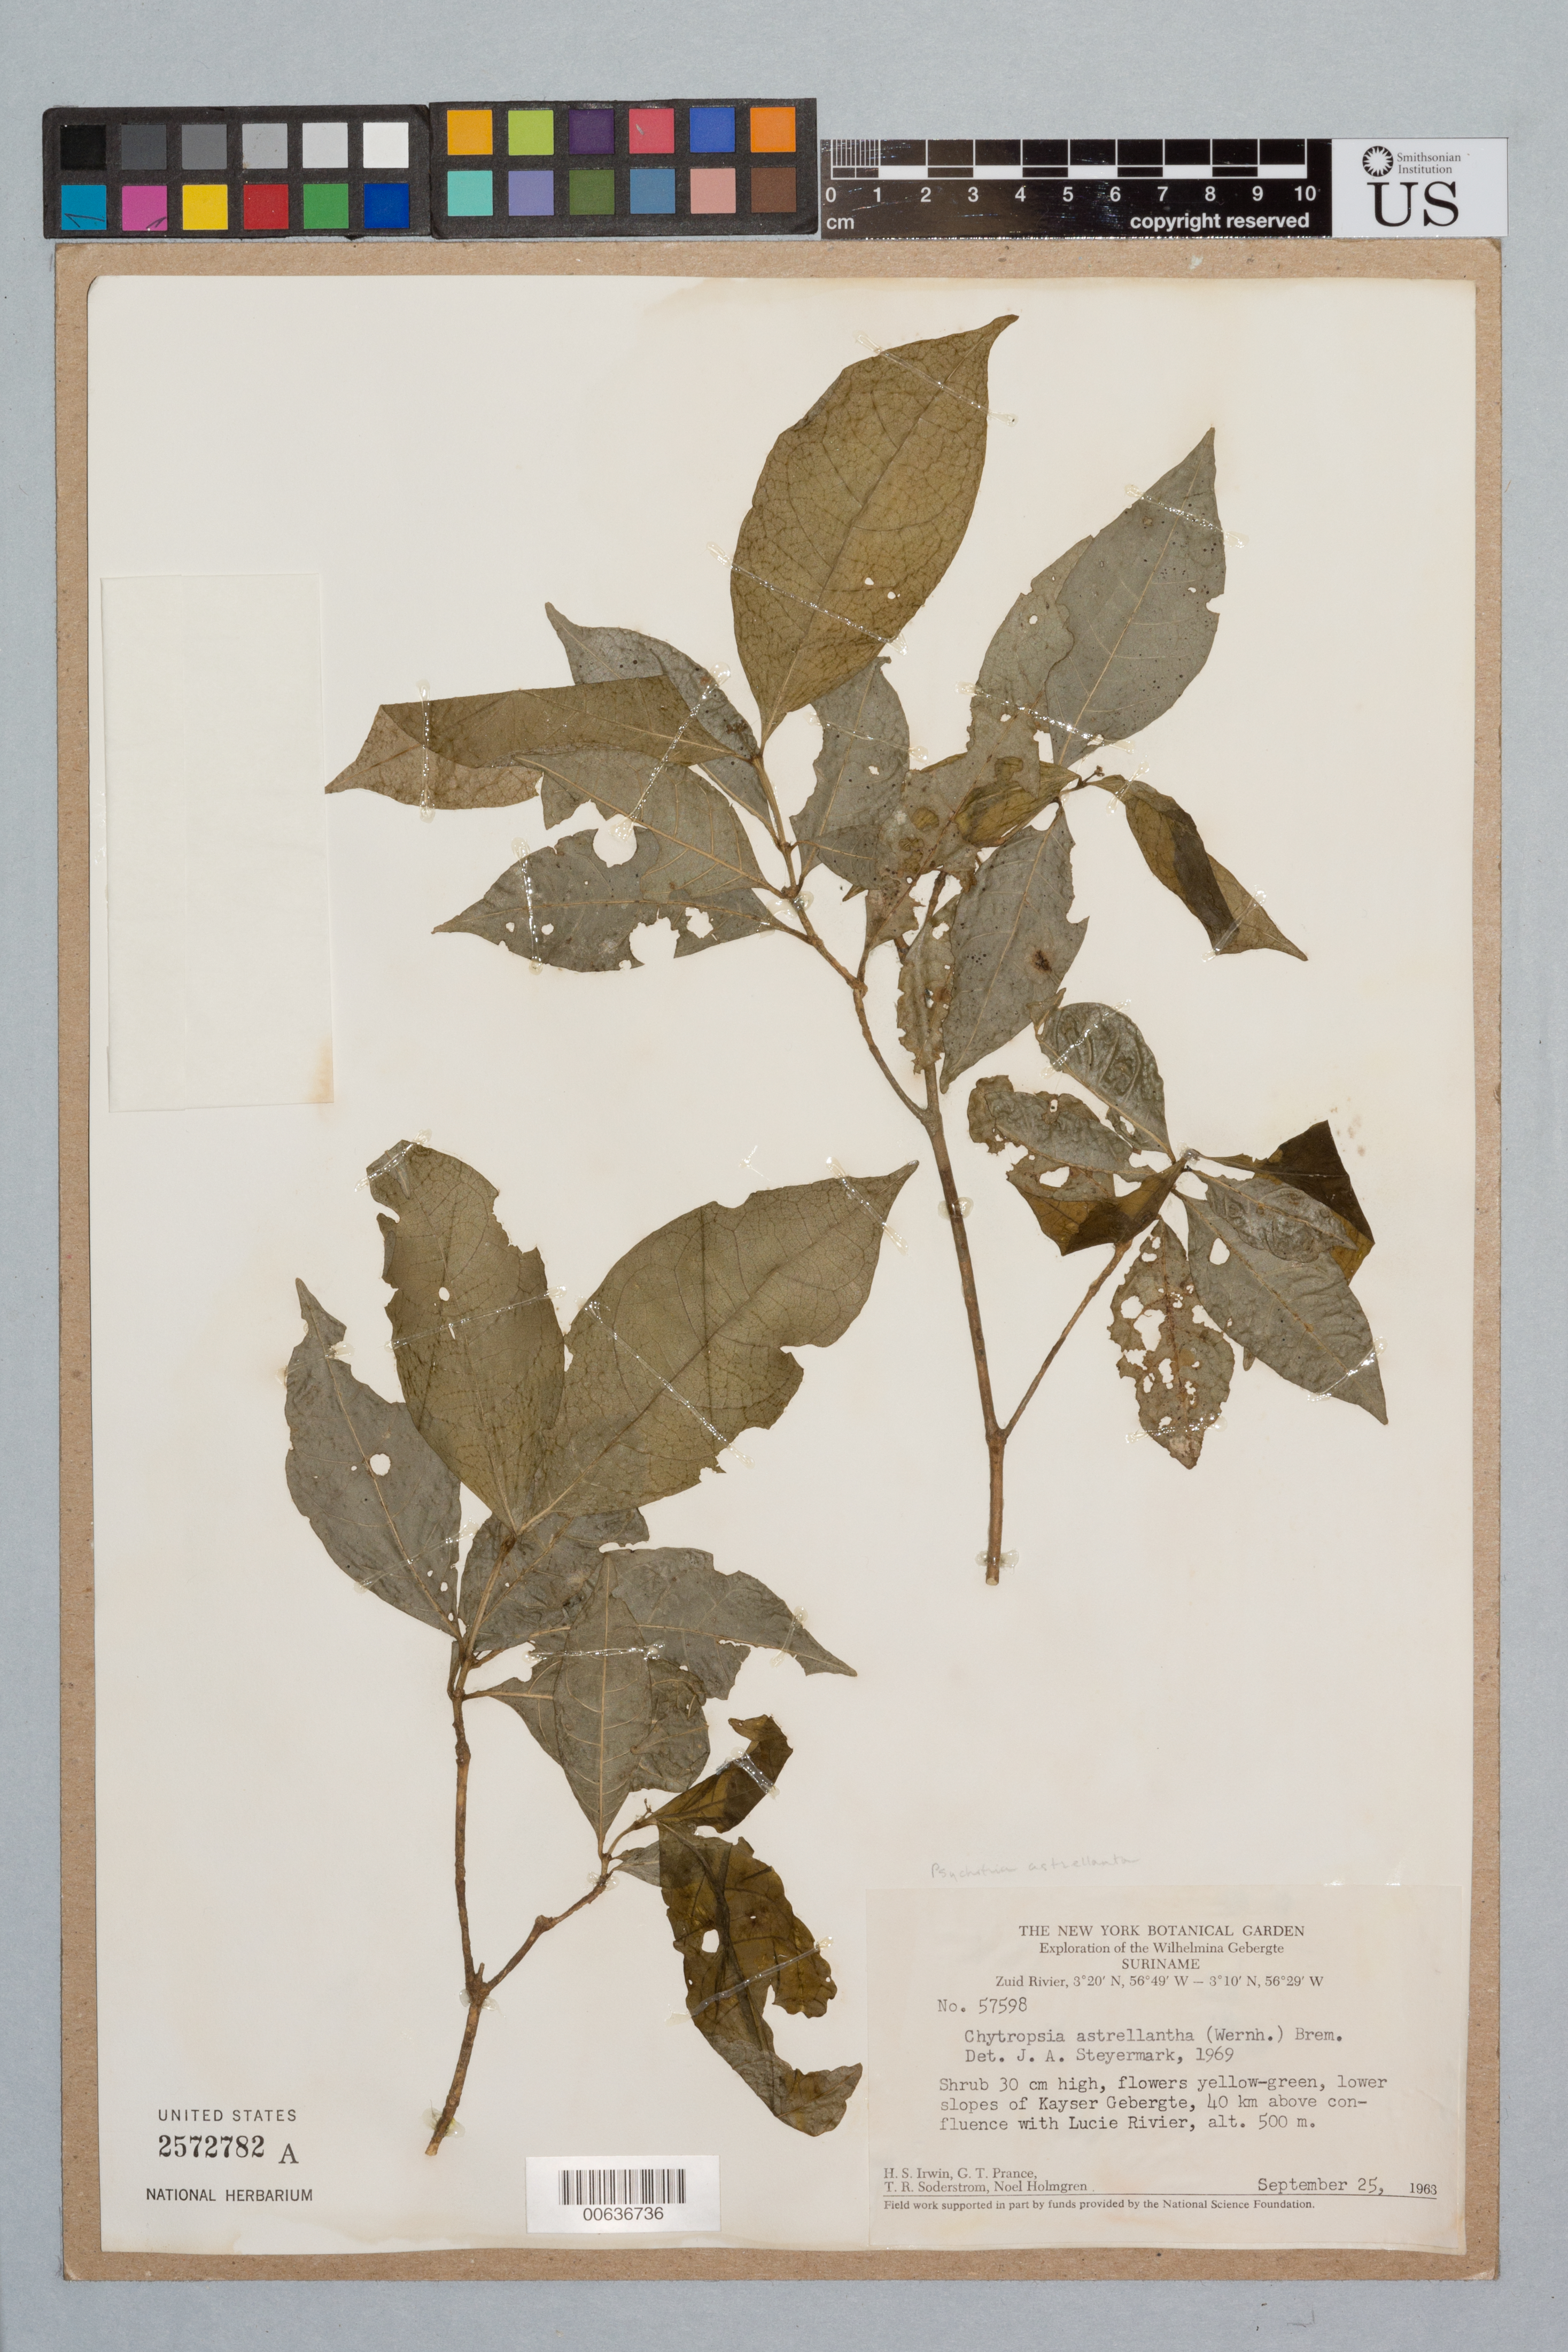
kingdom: Plantae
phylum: Tracheophyta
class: Magnoliopsida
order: Gentianales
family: Rubiaceae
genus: Psychotria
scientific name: Psychotria astrellantha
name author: Wernham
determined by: Steyermark, Julian A., (VEN)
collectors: H. Irwin, G. T. Prance, T. R. Soderstrom & N. H. Holmgren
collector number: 57598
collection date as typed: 25-Sep-63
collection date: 1963-09-25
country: Suriname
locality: Kayser Airstrip, Zuid R., 40 km above confl. with Lucie R., Wilhelmina Gebergte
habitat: Lower slopes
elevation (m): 500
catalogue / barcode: US 2572782A